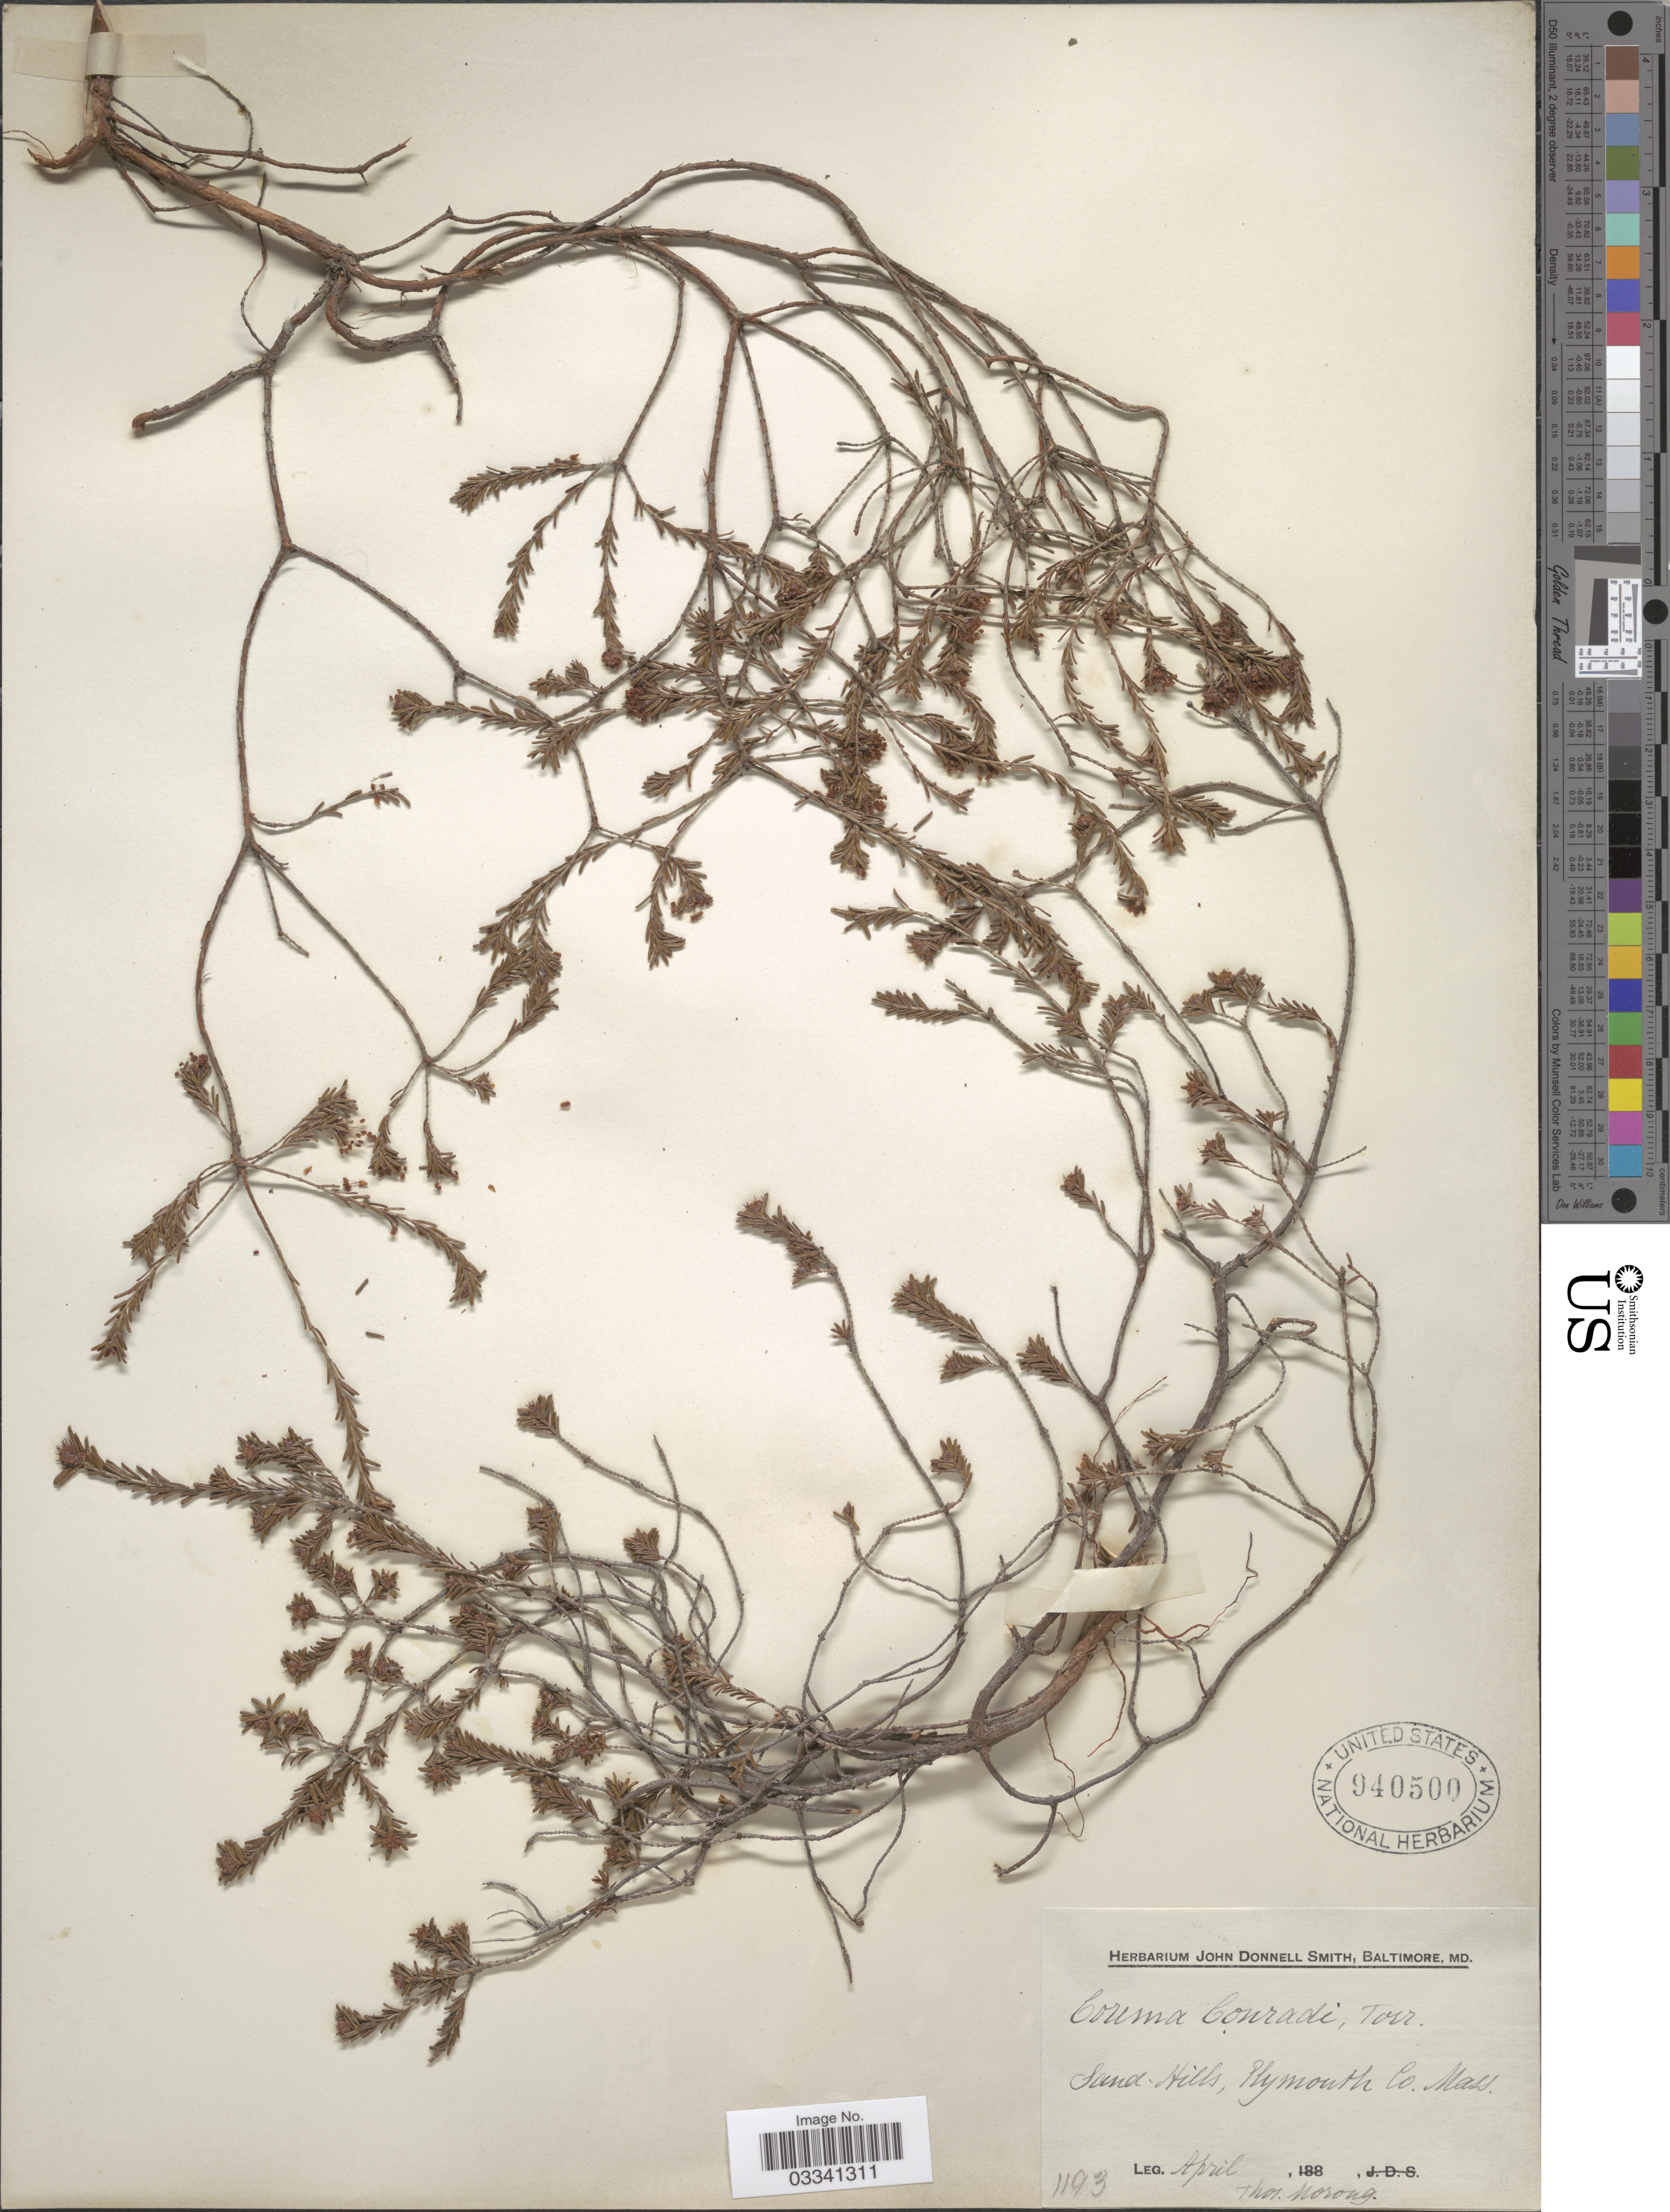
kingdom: Plantae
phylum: Tracheophyta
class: Magnoliopsida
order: Ericales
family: Ericaceae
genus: Corema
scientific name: Corema conradii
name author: Torr.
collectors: ex herb. T. Morong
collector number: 1193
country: United States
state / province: Massachusetts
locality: Sand Hills, Plymouth Co.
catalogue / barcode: US 940500